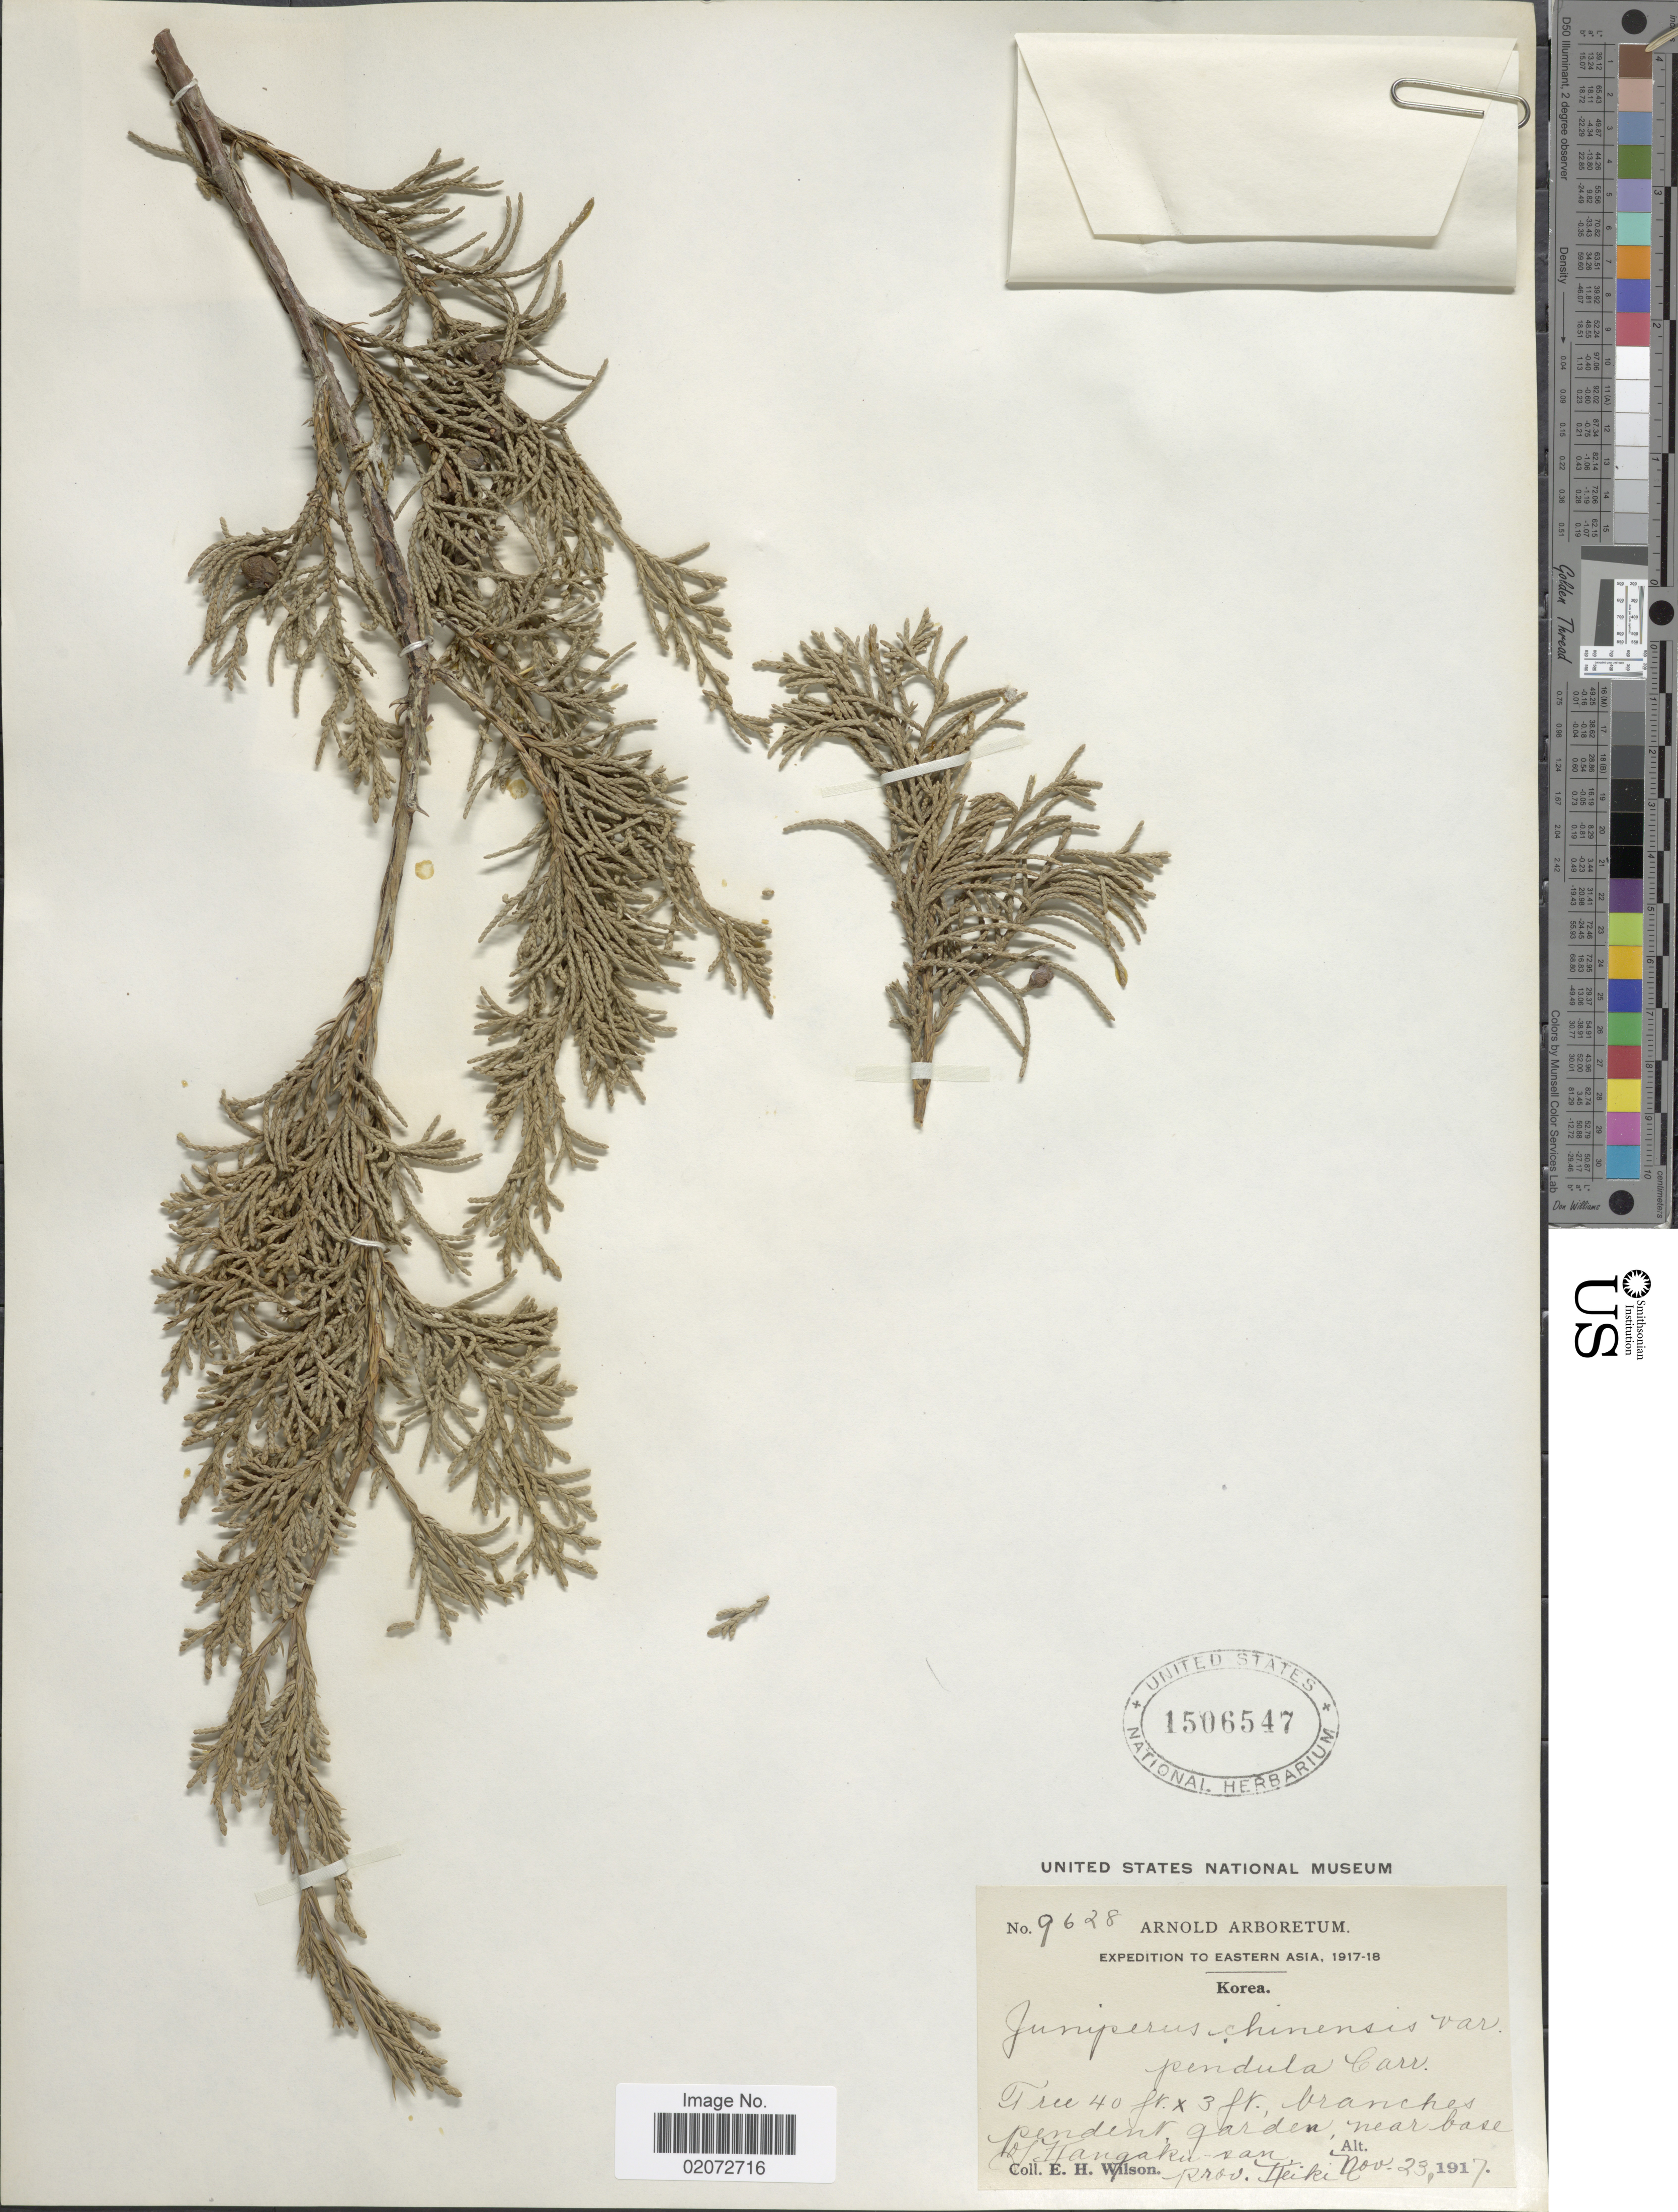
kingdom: Plantae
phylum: Tracheophyta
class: Pinopsida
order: Pinales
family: Cupressaceae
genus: Juniperus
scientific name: Juniperus chinensis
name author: L.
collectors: E. Wilson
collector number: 9628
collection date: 1917-11-23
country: North Korea / South Korea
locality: Eastern Asia, Korea, near base of Kangaku-san, Prov. Keiki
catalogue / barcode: US 1506547